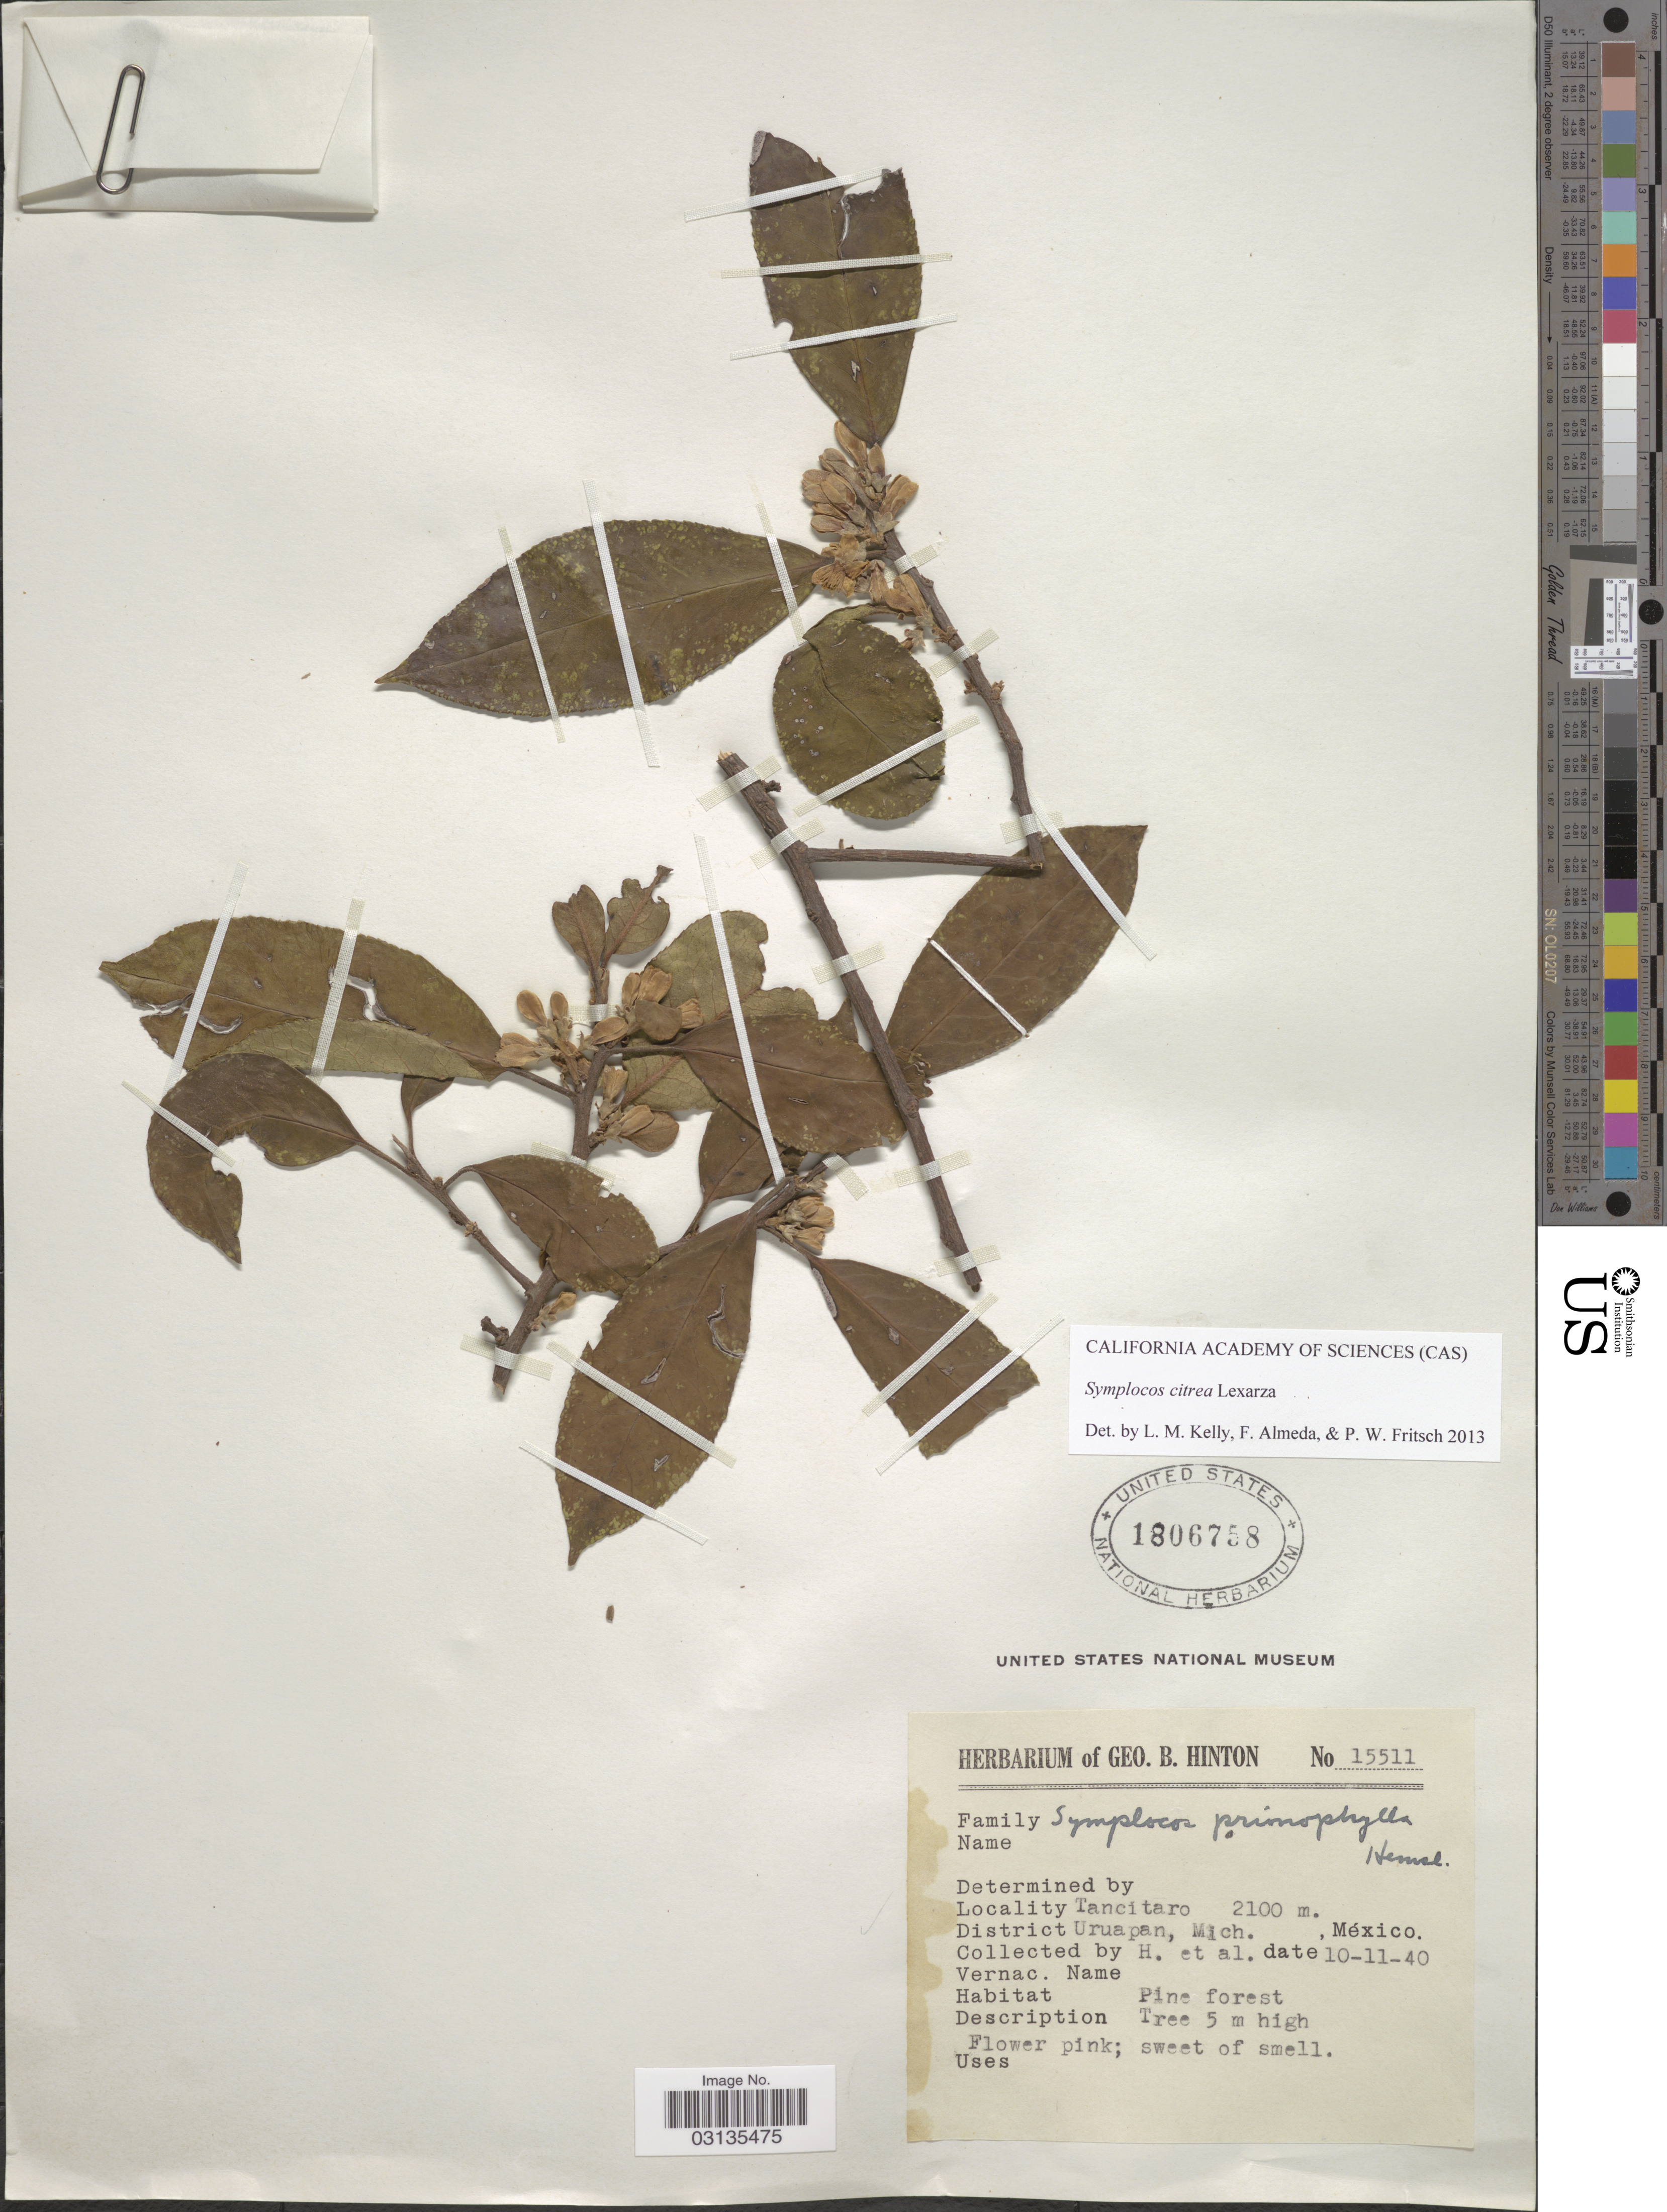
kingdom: Plantae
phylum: Tracheophyta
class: Magnoliopsida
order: Ericales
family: Symplocaceae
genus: Symplocos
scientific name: Symplocos citrea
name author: Lex.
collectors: G. B. Hinton & et al.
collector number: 15511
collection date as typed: Transcribed d/m/y: 10/11/40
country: Mexico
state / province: Michoacán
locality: Tancitaro. District Uruapan, Mich.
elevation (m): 2100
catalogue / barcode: US 1806758